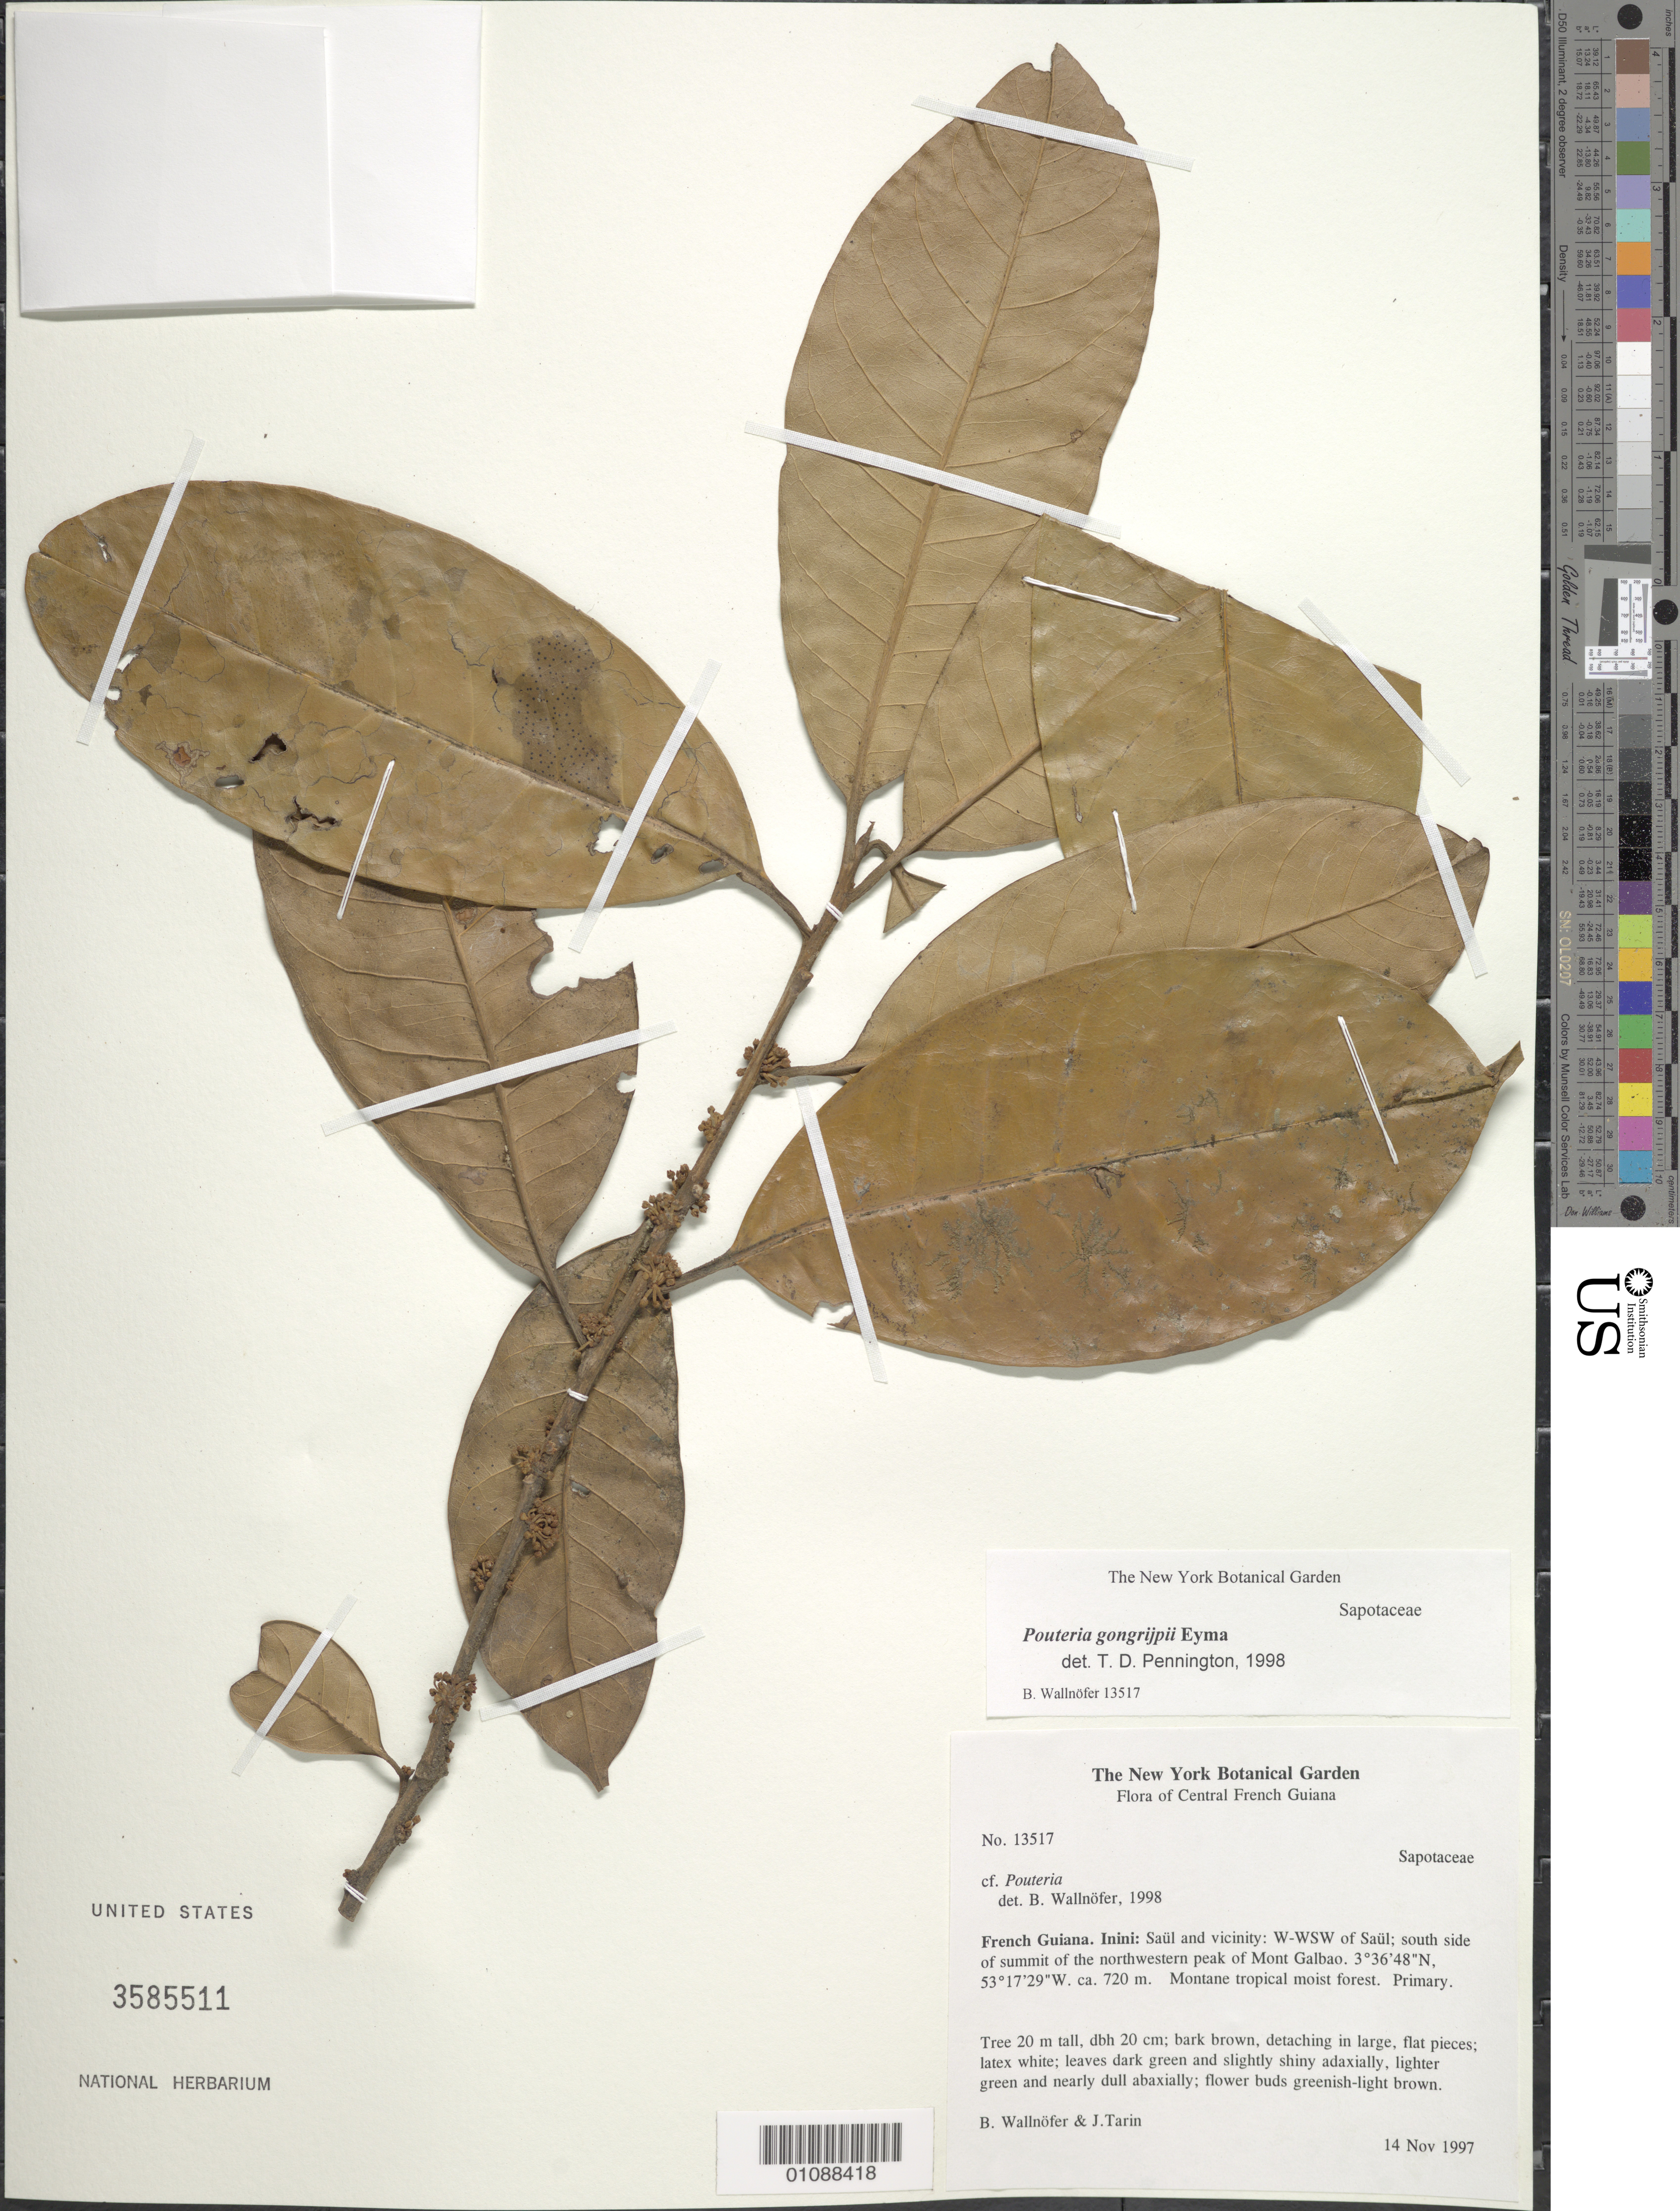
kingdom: Plantae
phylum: Tracheophyta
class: Magnoliopsida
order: Ericales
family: Sapotaceae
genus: Pouteria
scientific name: Pouteria gongrijpii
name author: Eyma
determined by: Pennington, T. D., (K)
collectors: B. Wallnöfer & J. Tarin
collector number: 13517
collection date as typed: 14-Nov-97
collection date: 1997-11-14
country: French Guiana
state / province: Saint-Laurent-du-Maroni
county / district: Saül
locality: Inini: Saül and vicinity, W-WSW of Saül, south-side of summit of the NW peak of Mont Galbao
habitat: Montane tropical moist forest. Primary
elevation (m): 720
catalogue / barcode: US 3585511